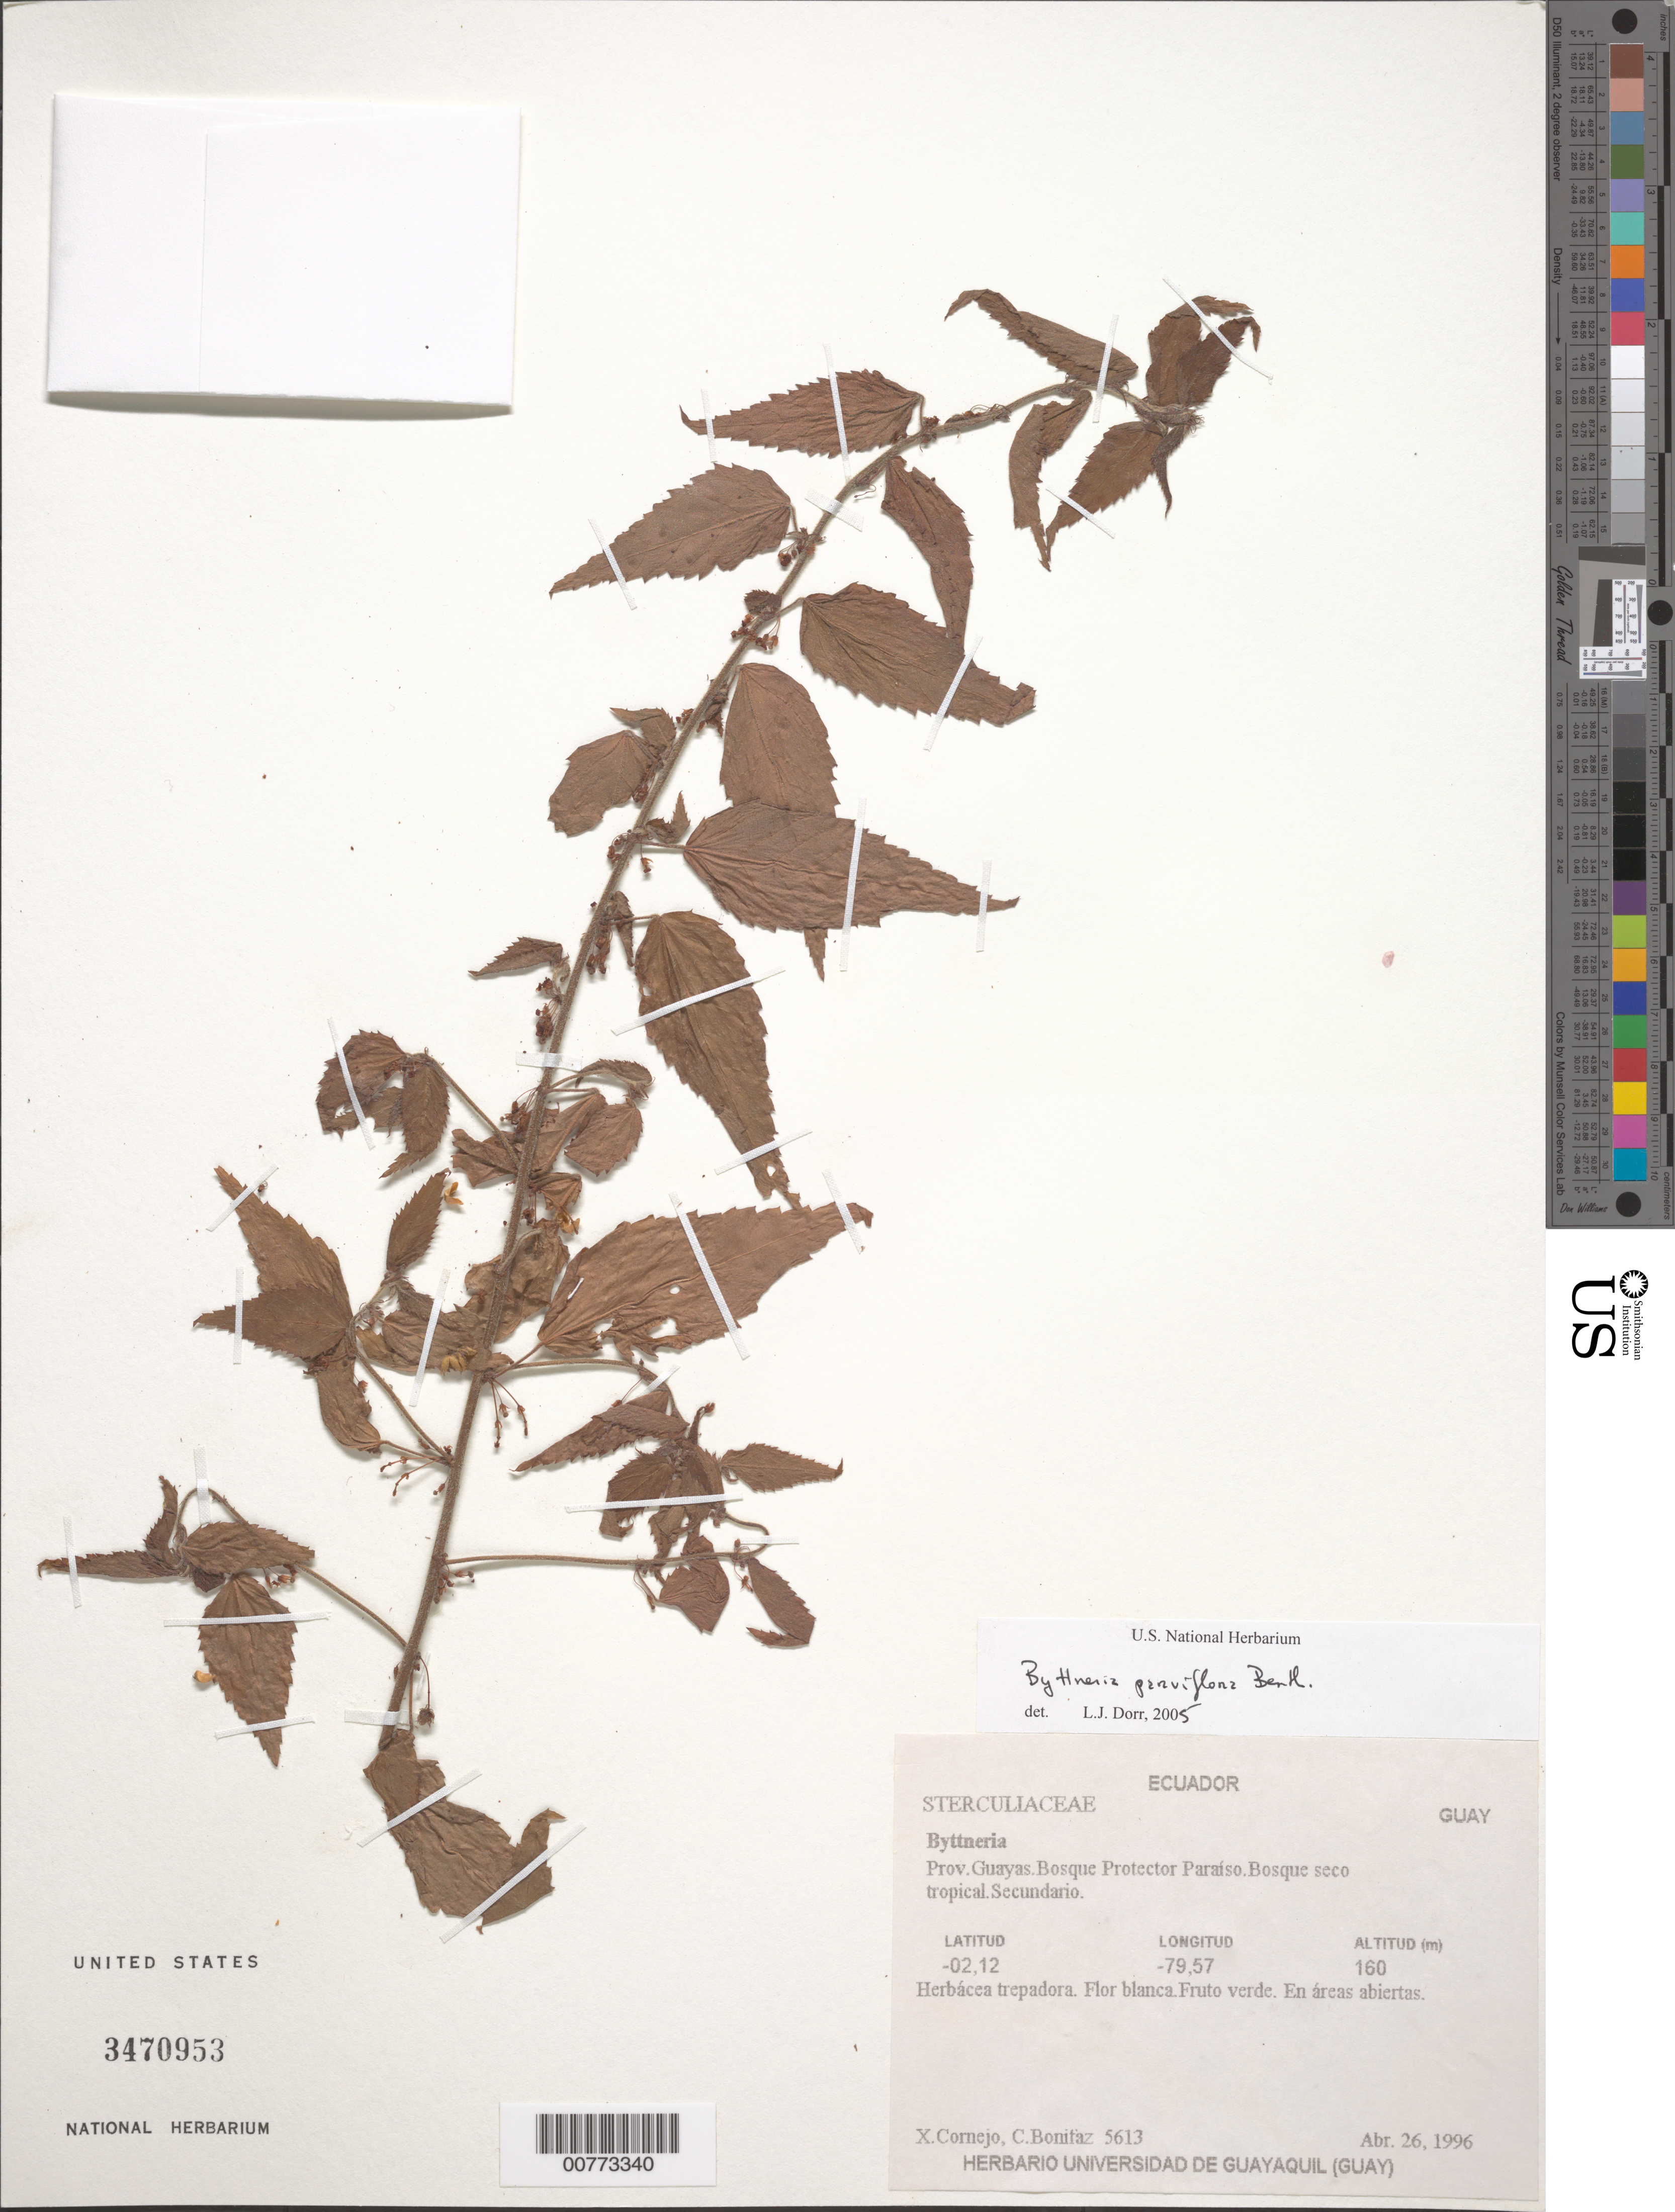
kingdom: Plantae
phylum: Tracheophyta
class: Magnoliopsida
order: Malvales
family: Malvaceae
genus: Byttneria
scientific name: Byttneria parviflora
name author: Benth.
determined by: Dorr, L. J., (BOT), Smithsonian Institution - National Museum of Natural History (UNITED STATES)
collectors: X. F. Cornejo & C. Bonitáz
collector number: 5613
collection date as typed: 26 Apr 1996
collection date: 1996-04-26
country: Ecuador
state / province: Guayas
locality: Bosque Protector Paraíso.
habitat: Bosque seco tropical. Secundario.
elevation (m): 160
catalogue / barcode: US 3470953